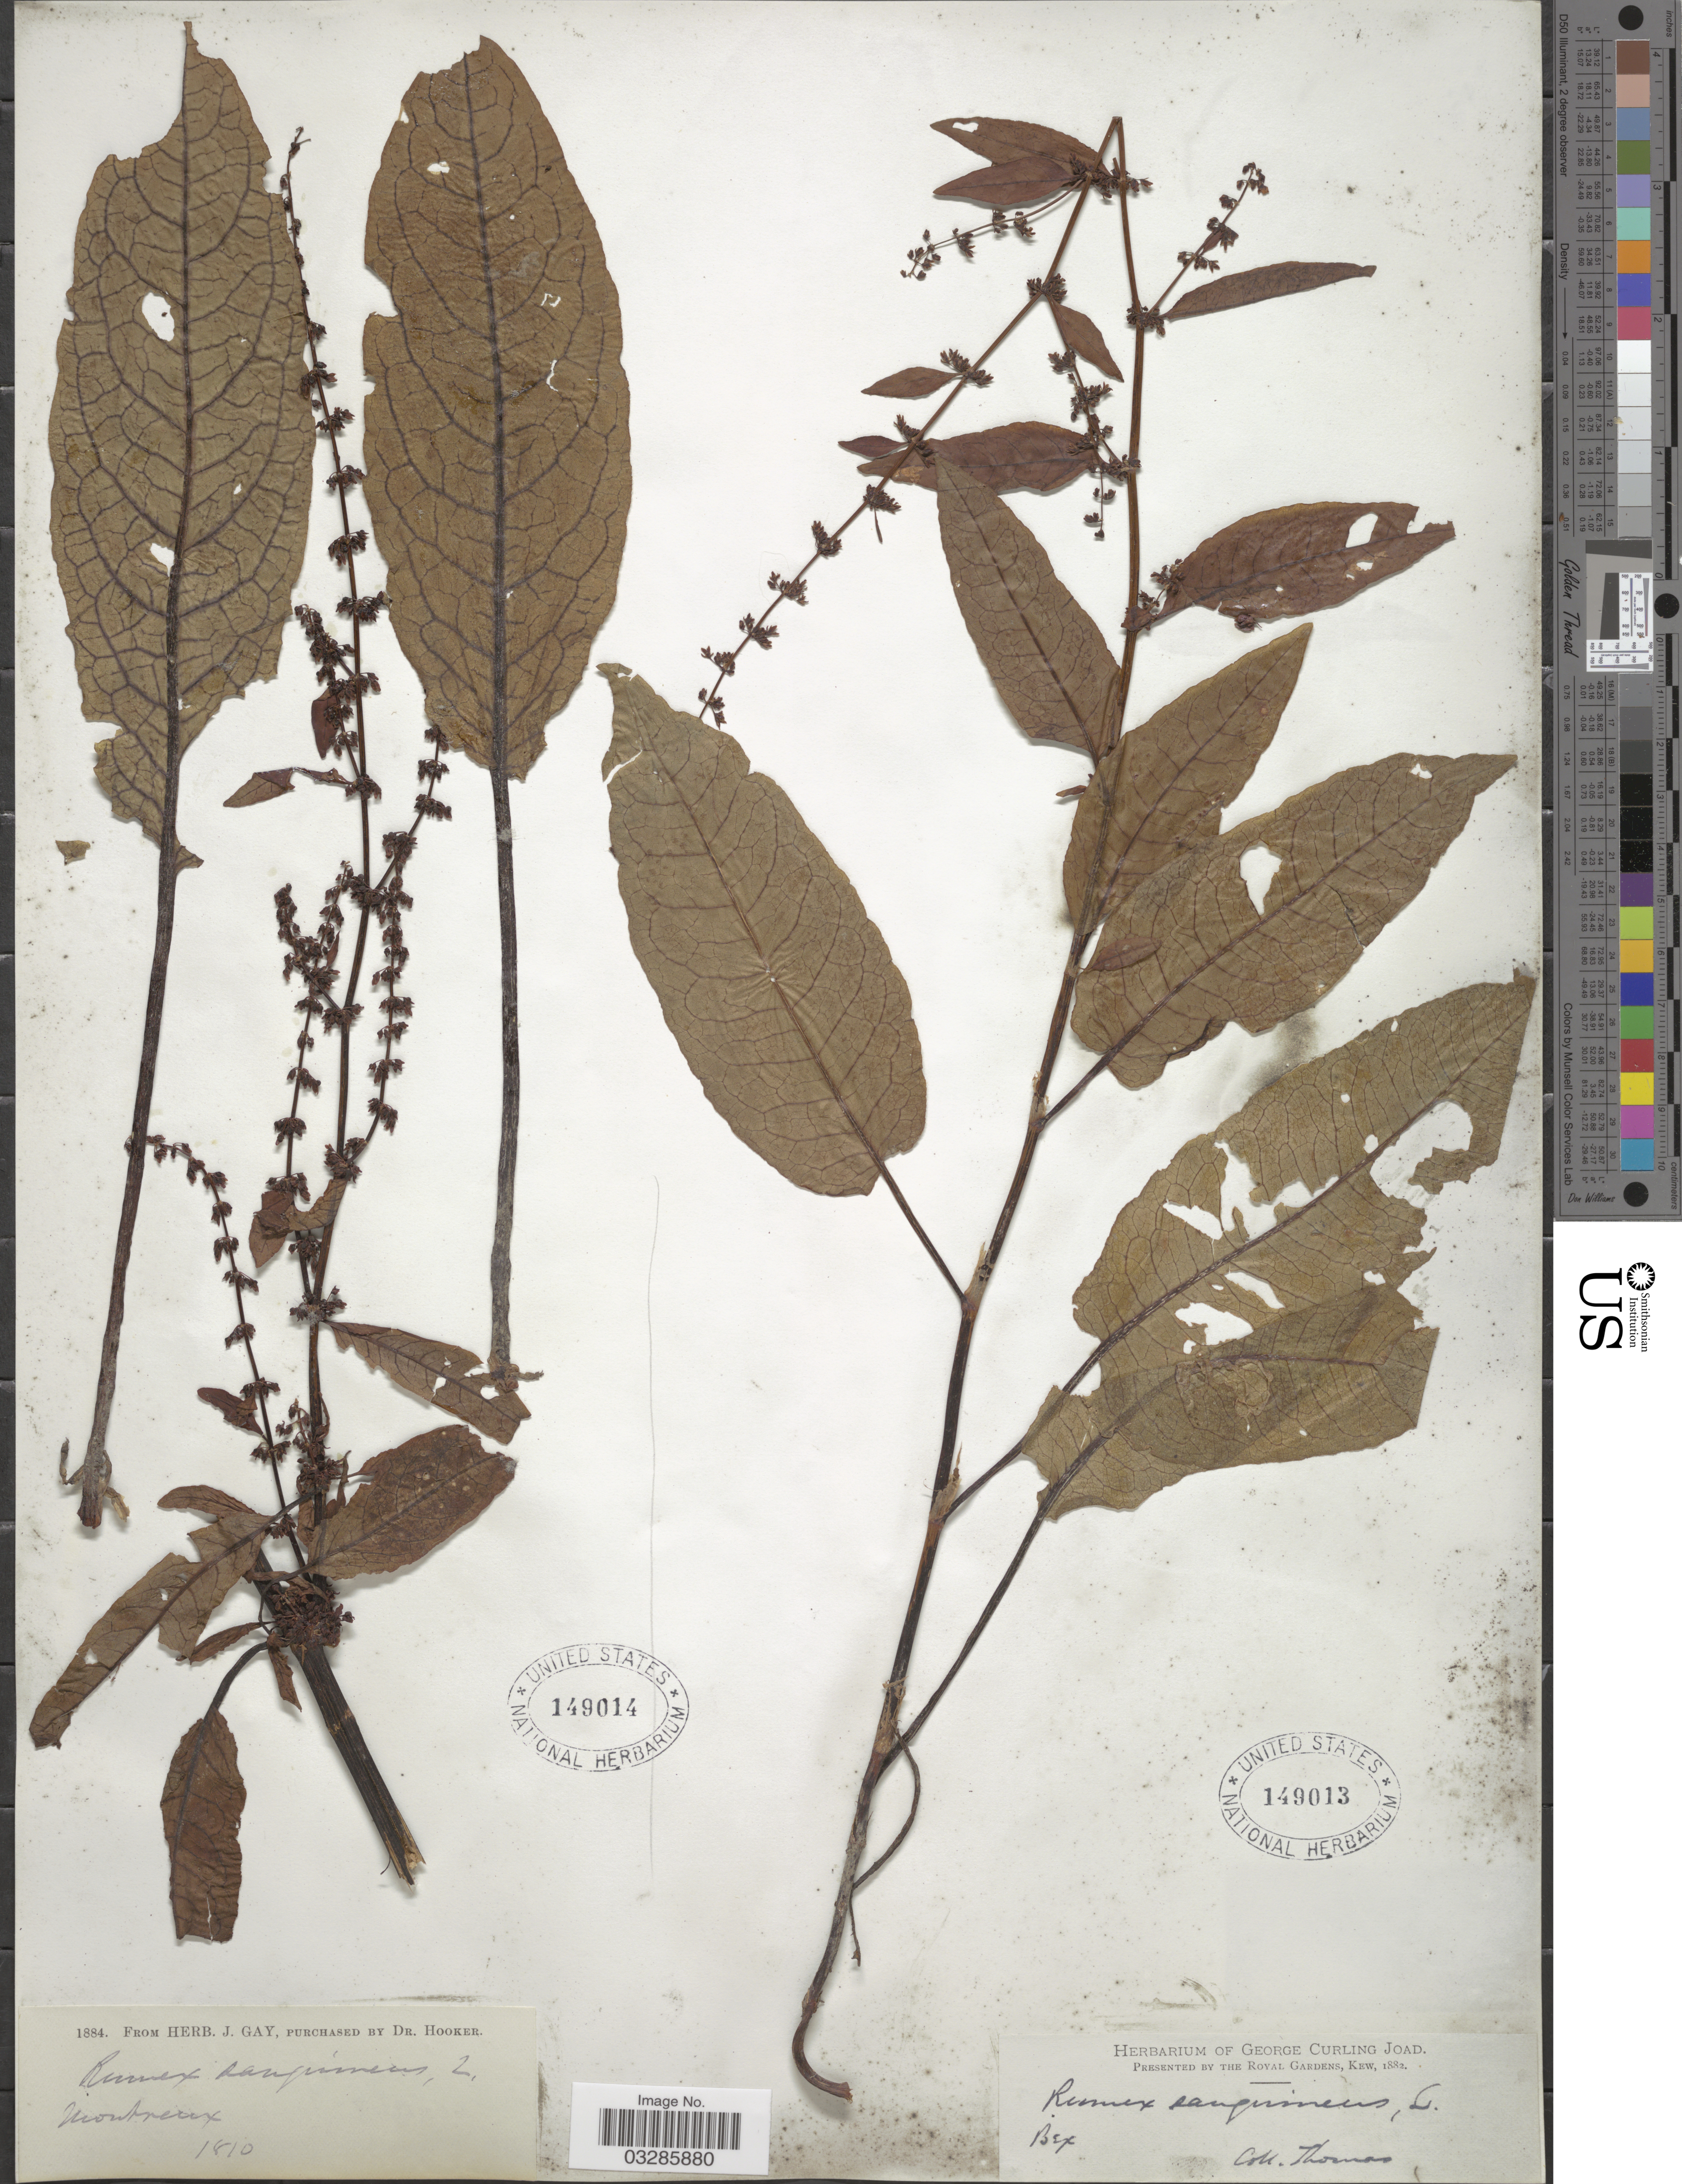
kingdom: Plantae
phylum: Tracheophyta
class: Magnoliopsida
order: Caryophyllales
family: Polygonaceae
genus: Rumex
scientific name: Rumex sanguineus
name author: L.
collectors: -- Thomas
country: Switzerland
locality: Bex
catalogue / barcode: US 149013